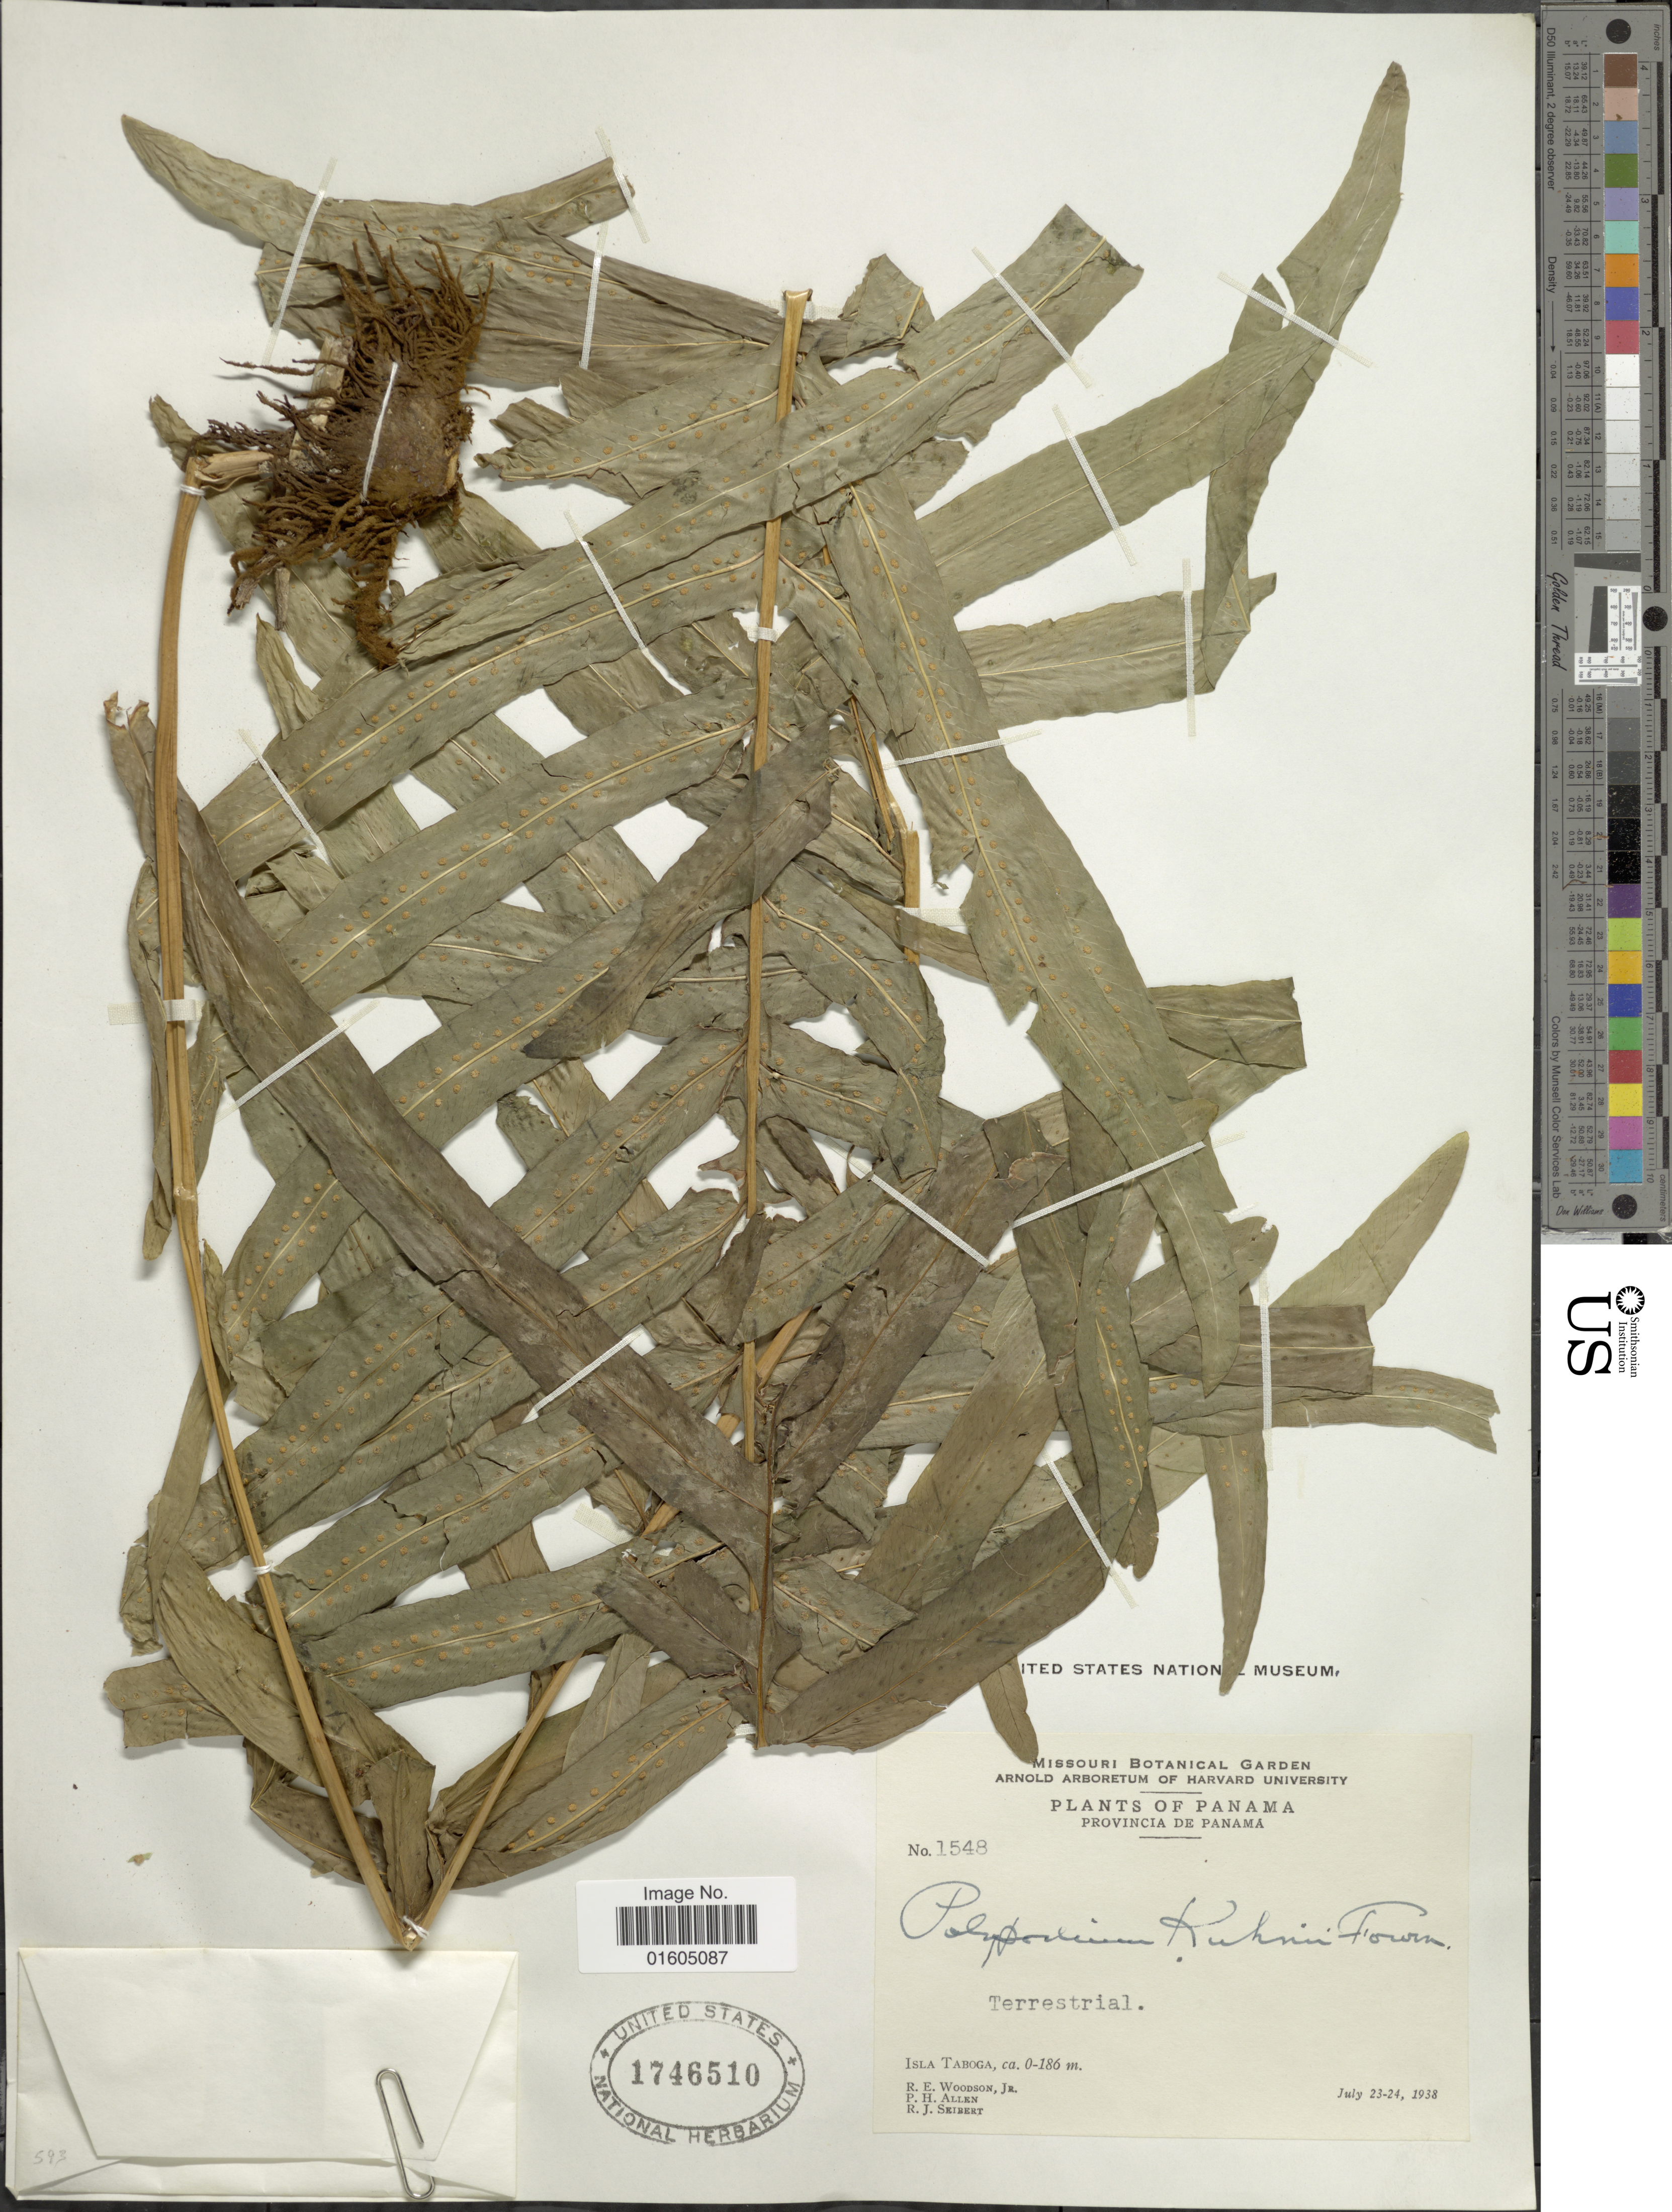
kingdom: Plantae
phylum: Tracheophyta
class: Polypodiopsida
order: Polypodiales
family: Polypodiaceae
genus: Serpocaulon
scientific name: Serpocaulon attenuatum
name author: (Humb. & Bonpl. ex Willd.) A.R. Sm.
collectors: R. E. Woodson, P. H. Allen & R. J. Seibert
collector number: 1548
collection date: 1935-07-23/1938-07-24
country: Panama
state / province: Panamá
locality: Panama. Provincia de Panama. Isla Taboga.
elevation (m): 0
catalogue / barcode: US 1746510